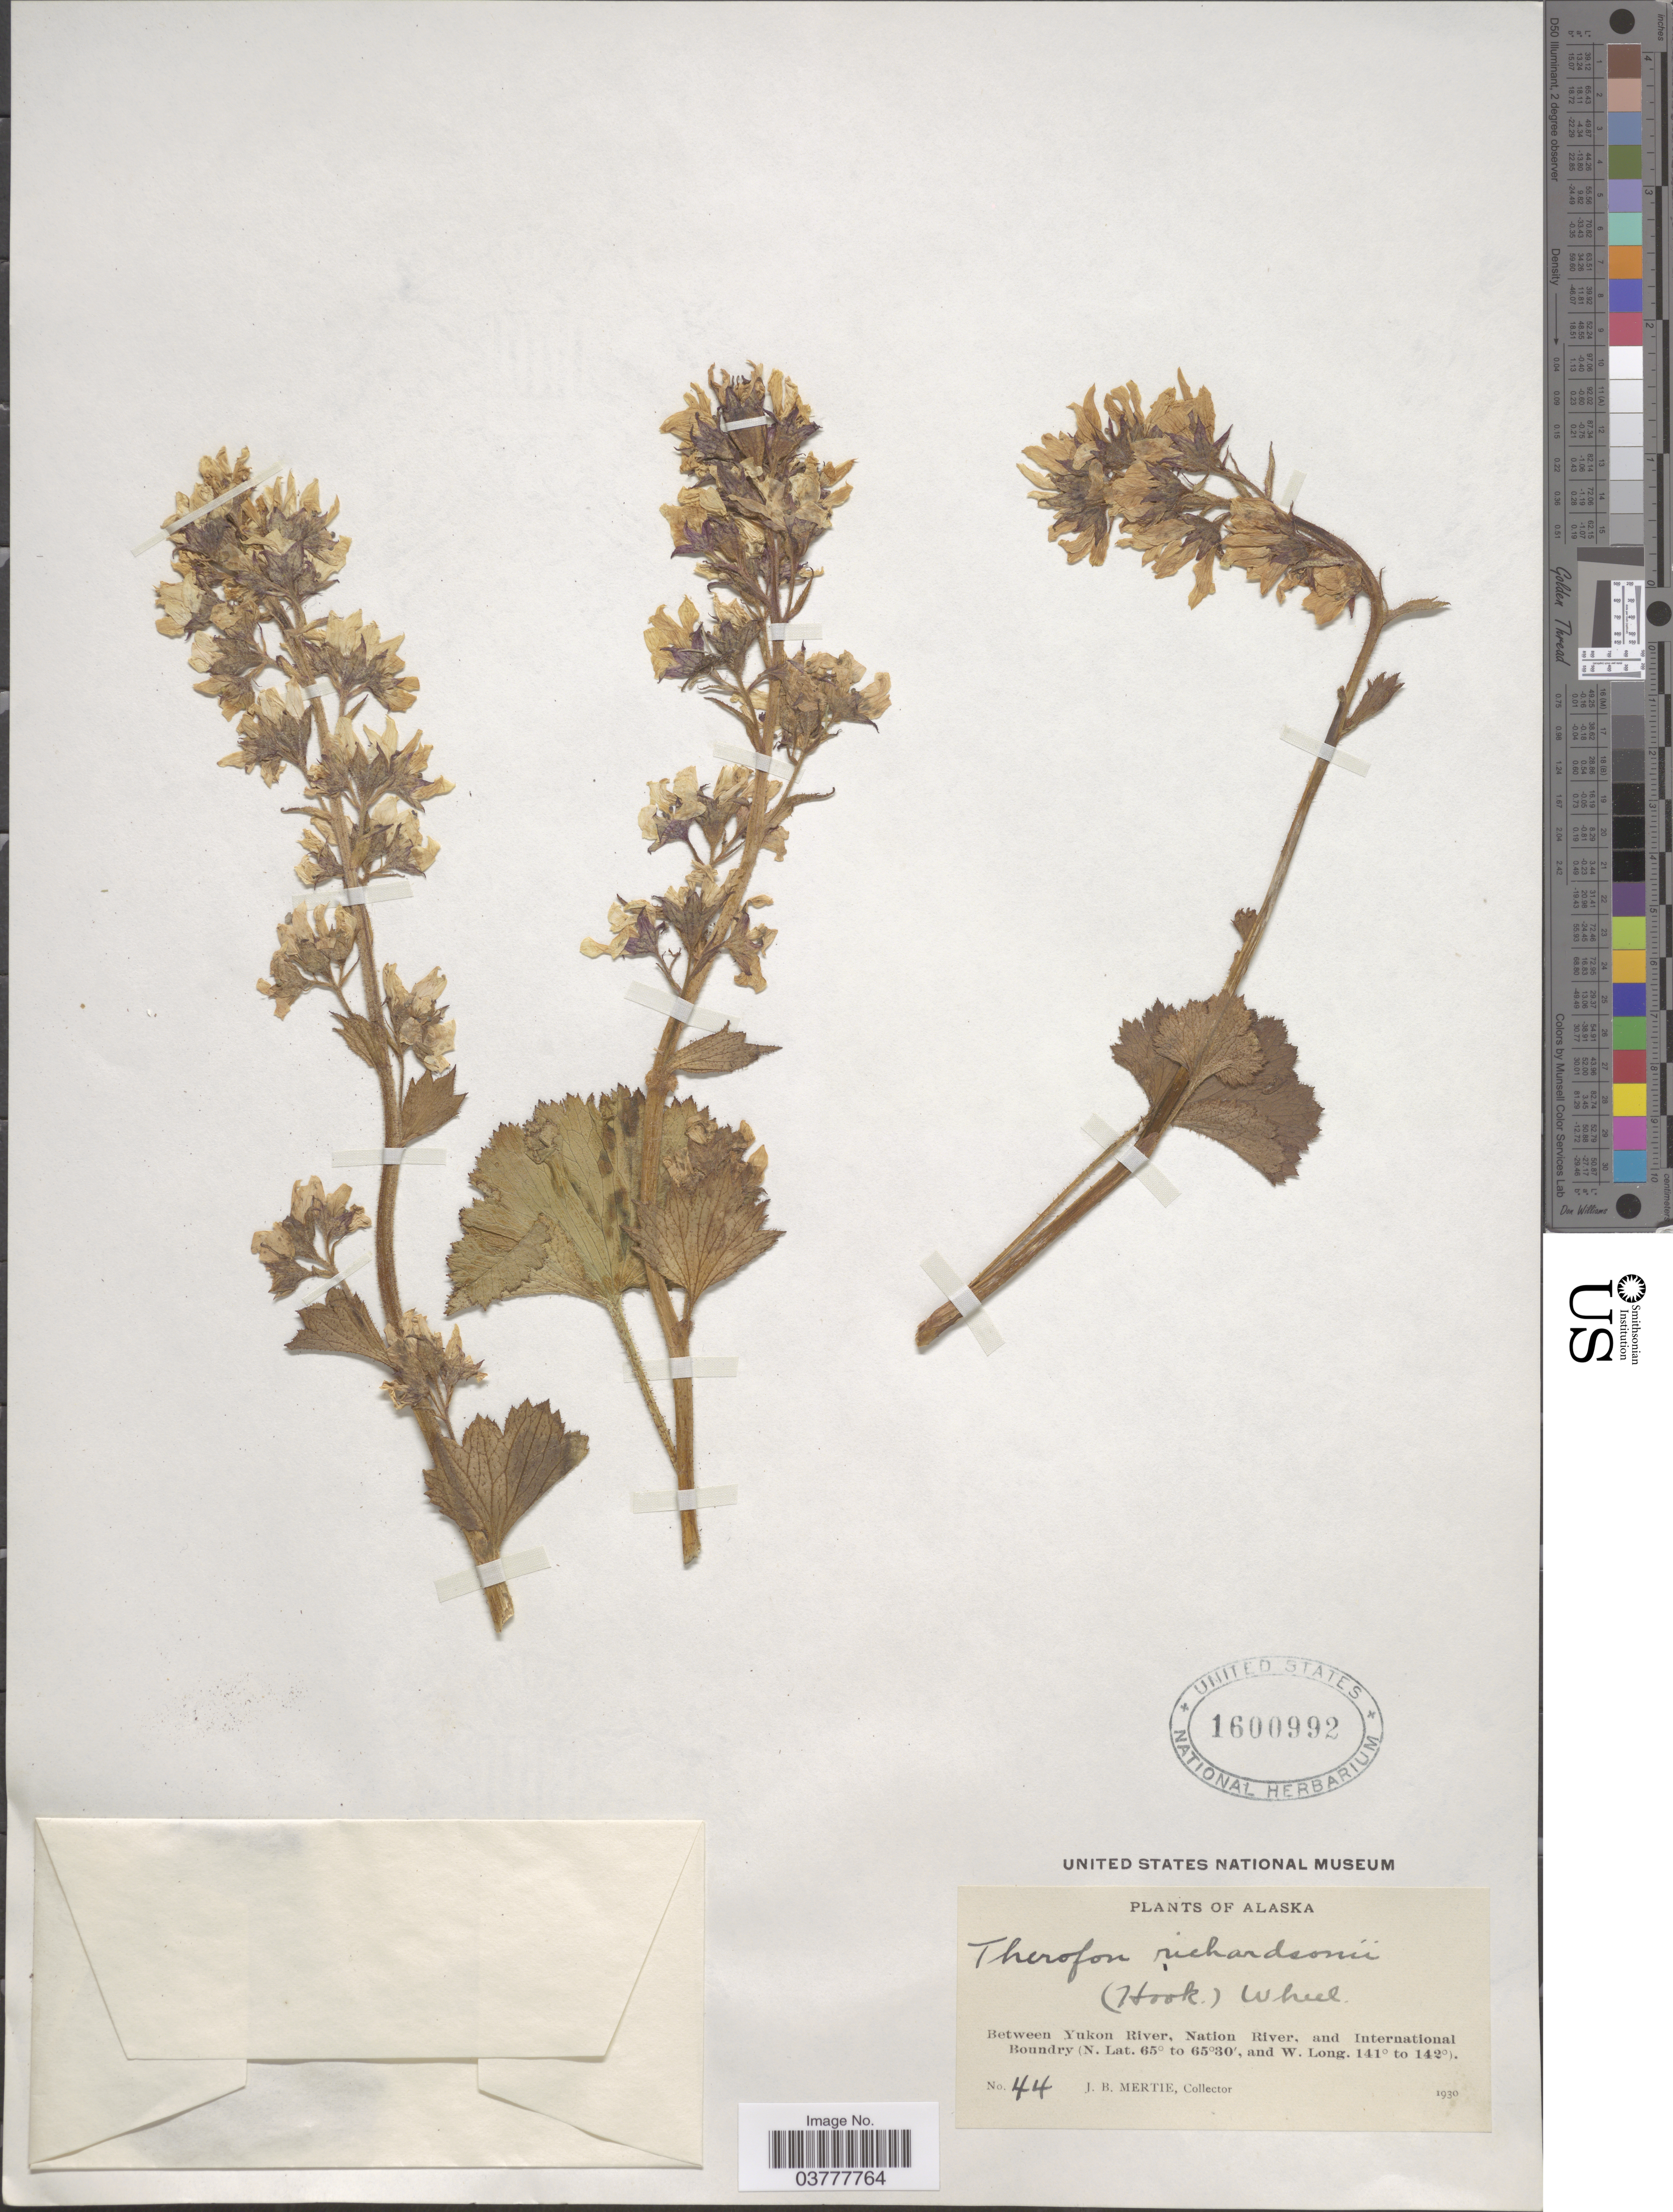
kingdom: Plantae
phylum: Tracheophyta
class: Magnoliopsida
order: Saxifragales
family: Saxifragaceae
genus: Boykinia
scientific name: Boykinia richardsonii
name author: (Hook.) A. Gray ex B.D. Jacks.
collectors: J. Mertie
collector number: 44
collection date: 1930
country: United States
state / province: Alaska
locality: Between Yukon River, Nation River, and International Boundary.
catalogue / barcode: US 1600992